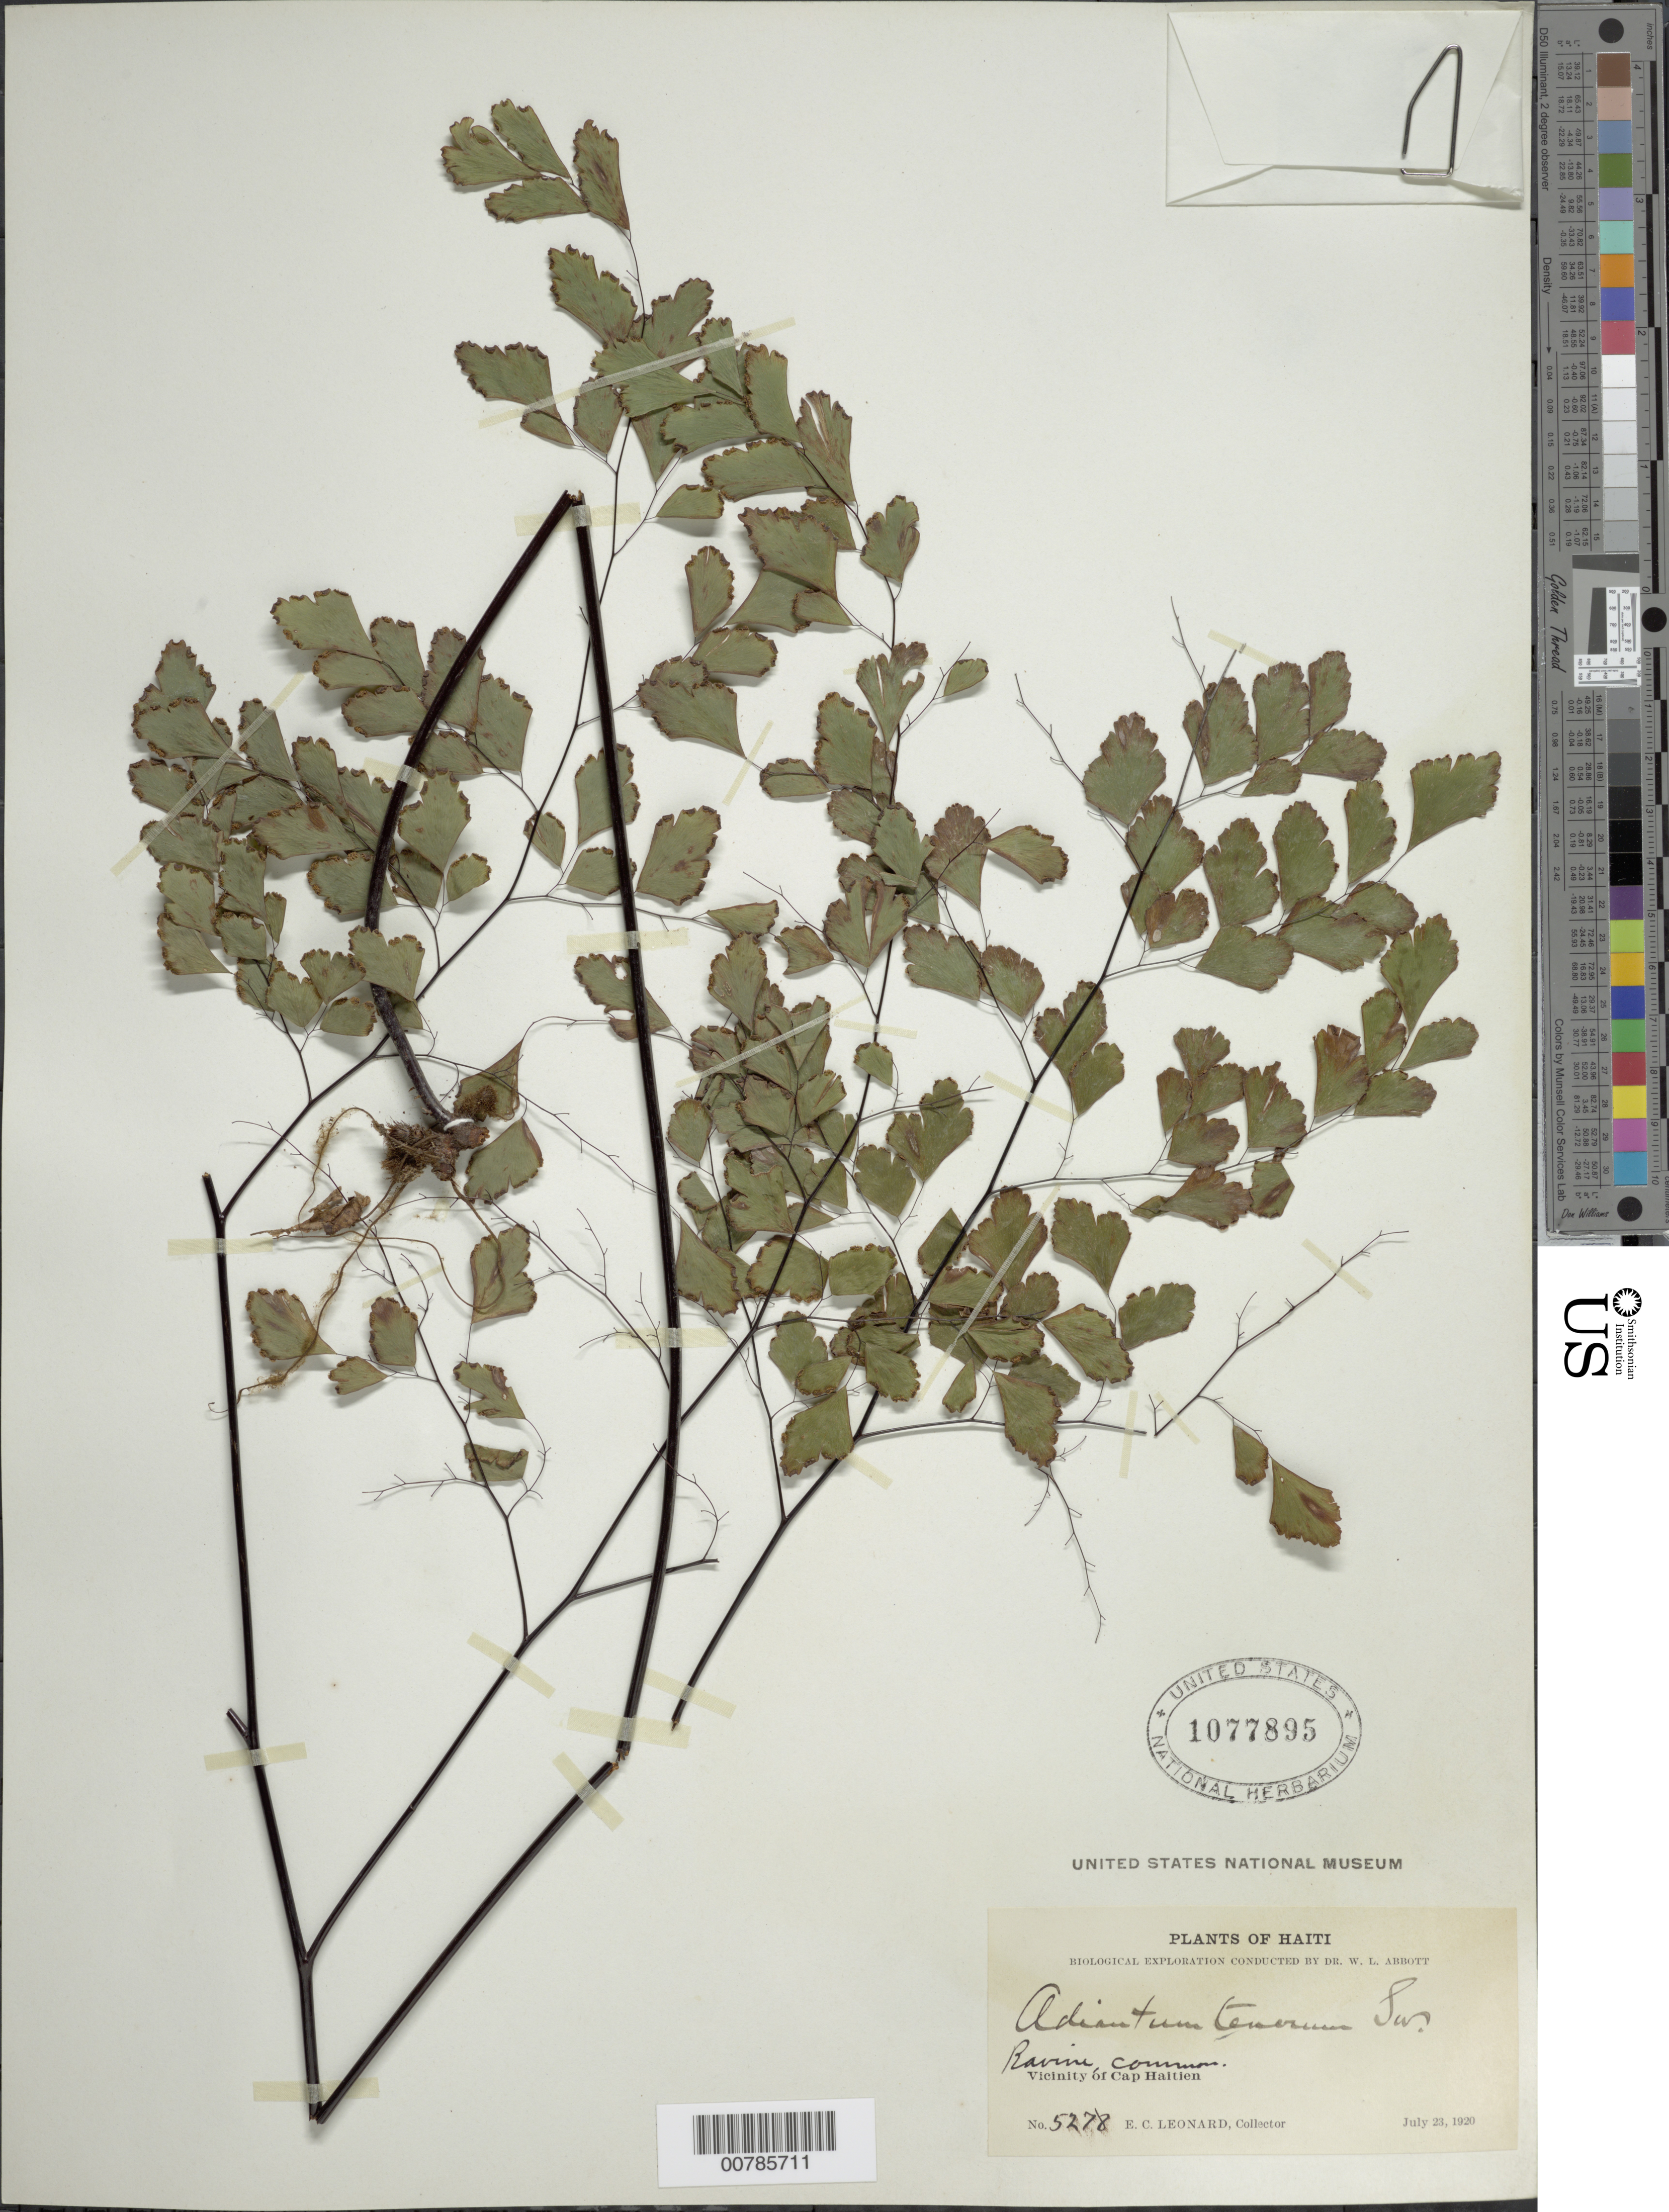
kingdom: Plantae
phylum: Tracheophyta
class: Polypodiopsida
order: Polypodiales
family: Pteridaceae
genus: Adiantum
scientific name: Adiantum tenerum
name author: Sw.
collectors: E. C. Leonard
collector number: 5278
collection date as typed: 23 Jul 1920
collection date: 1920-07-23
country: Haiti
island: Hispaniola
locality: Cap Haitien, vicinity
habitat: Ravine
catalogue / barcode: US 1077895